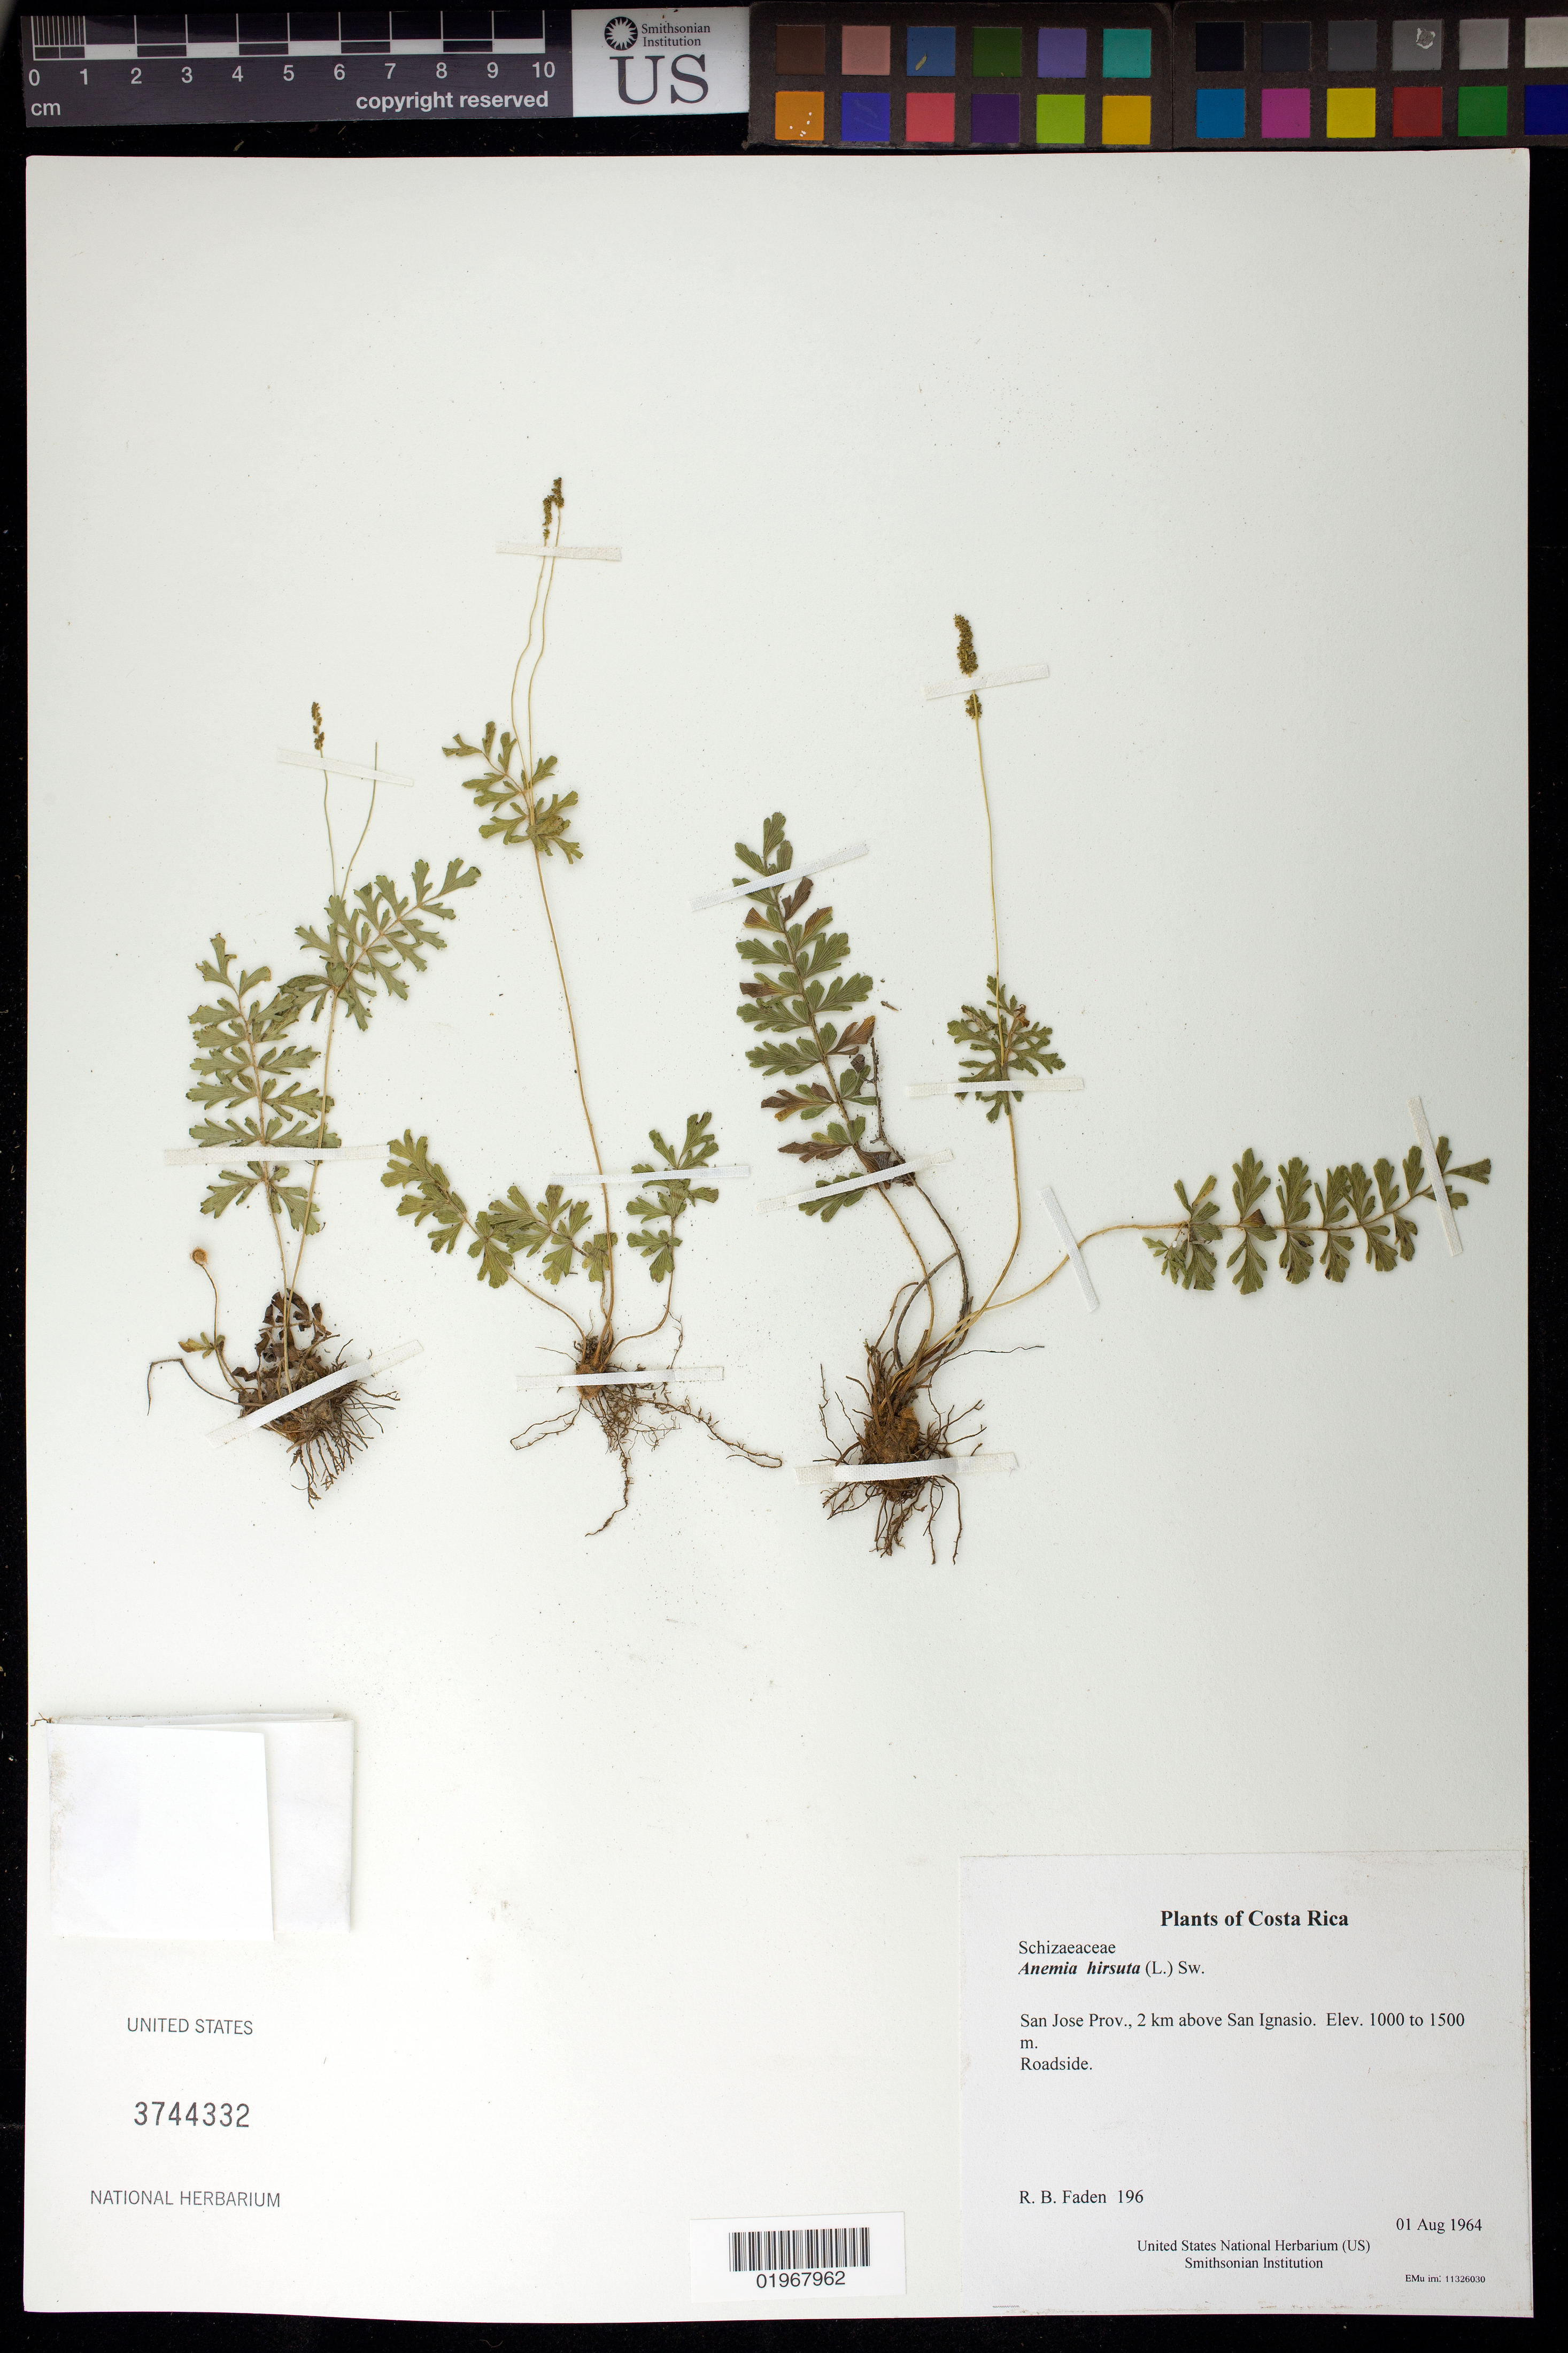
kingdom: Plantae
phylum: Tracheophyta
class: Polypodiopsida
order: Schizaeales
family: Anemiaceae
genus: Anemia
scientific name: Anemia hirsuta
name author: (L.) Sw.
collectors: R. B. Faden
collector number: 196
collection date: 1964-08-01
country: Costa Rica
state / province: San Jose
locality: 2 km above San Ignasio.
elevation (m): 1000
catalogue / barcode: US 3744332